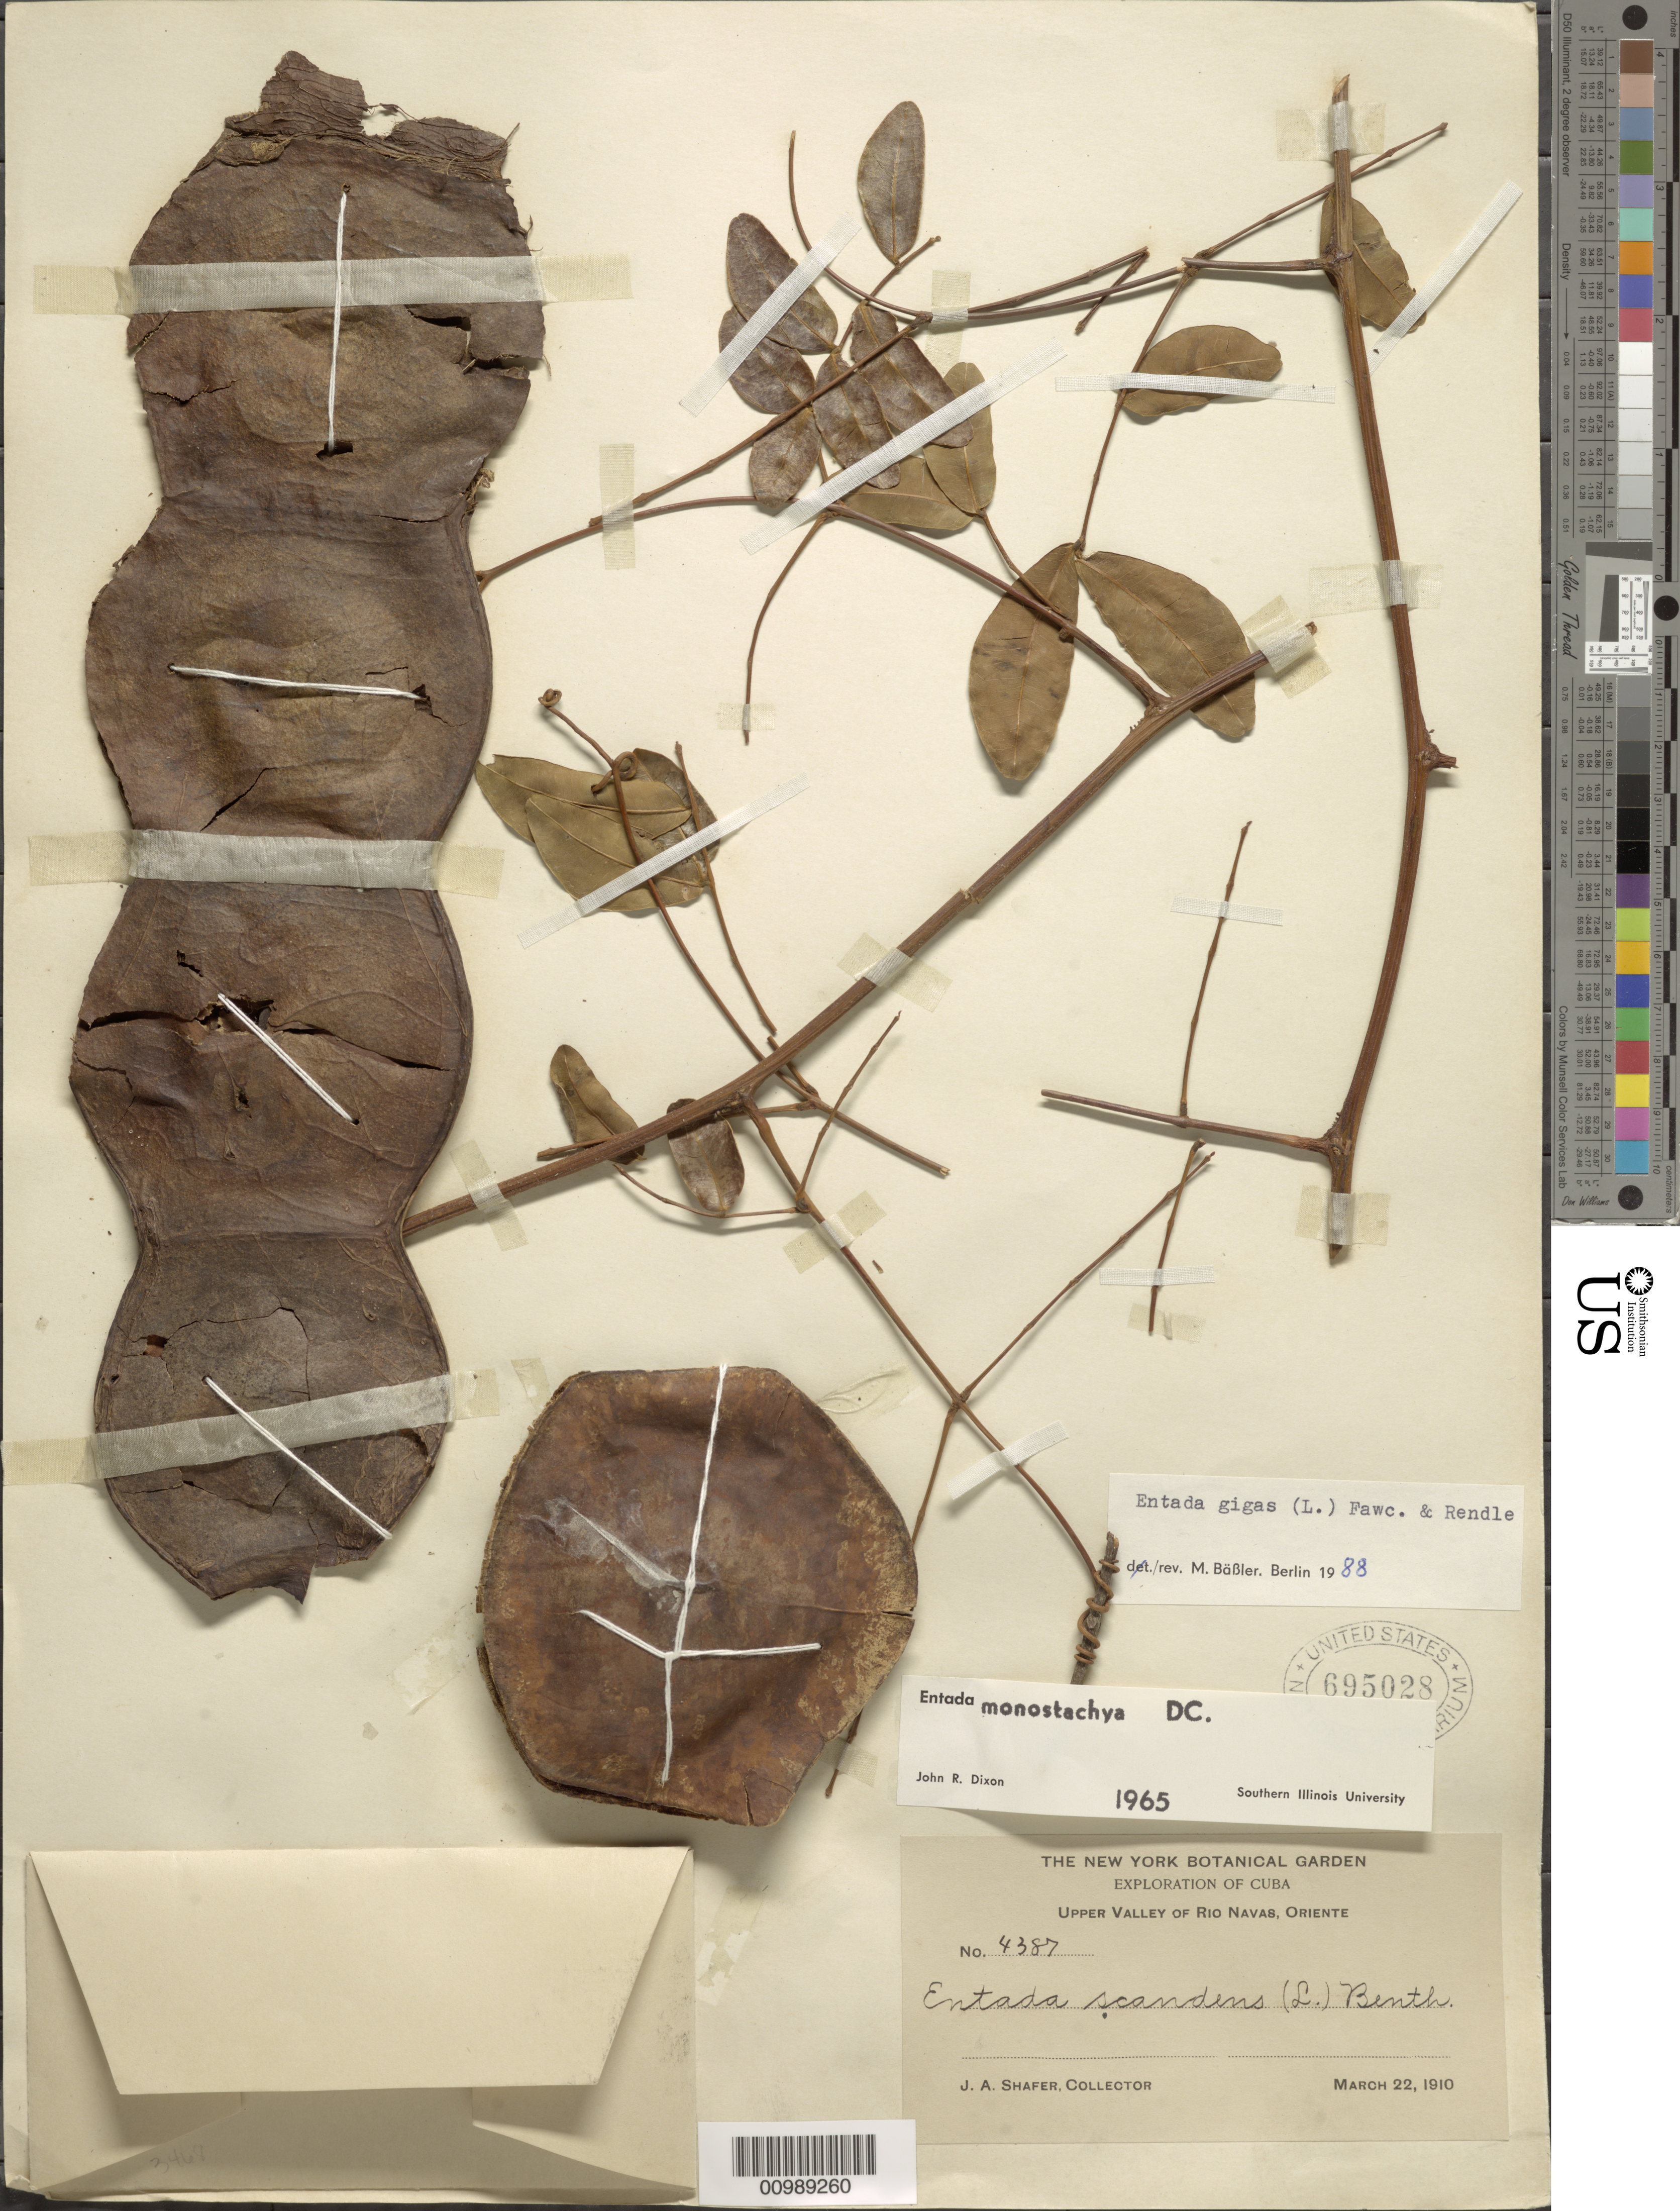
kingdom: Plantae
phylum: Tracheophyta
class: Magnoliopsida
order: Fabales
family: Fabaceae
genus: Entada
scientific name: Entada gigas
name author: (L.) Fawc. & Rendle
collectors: J. A. Shafer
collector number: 4387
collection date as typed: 22 Mar 1910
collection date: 1910-03-22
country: Cuba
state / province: Oriente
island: Cuba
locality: Upper Valley of Rio Navas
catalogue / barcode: US 695028